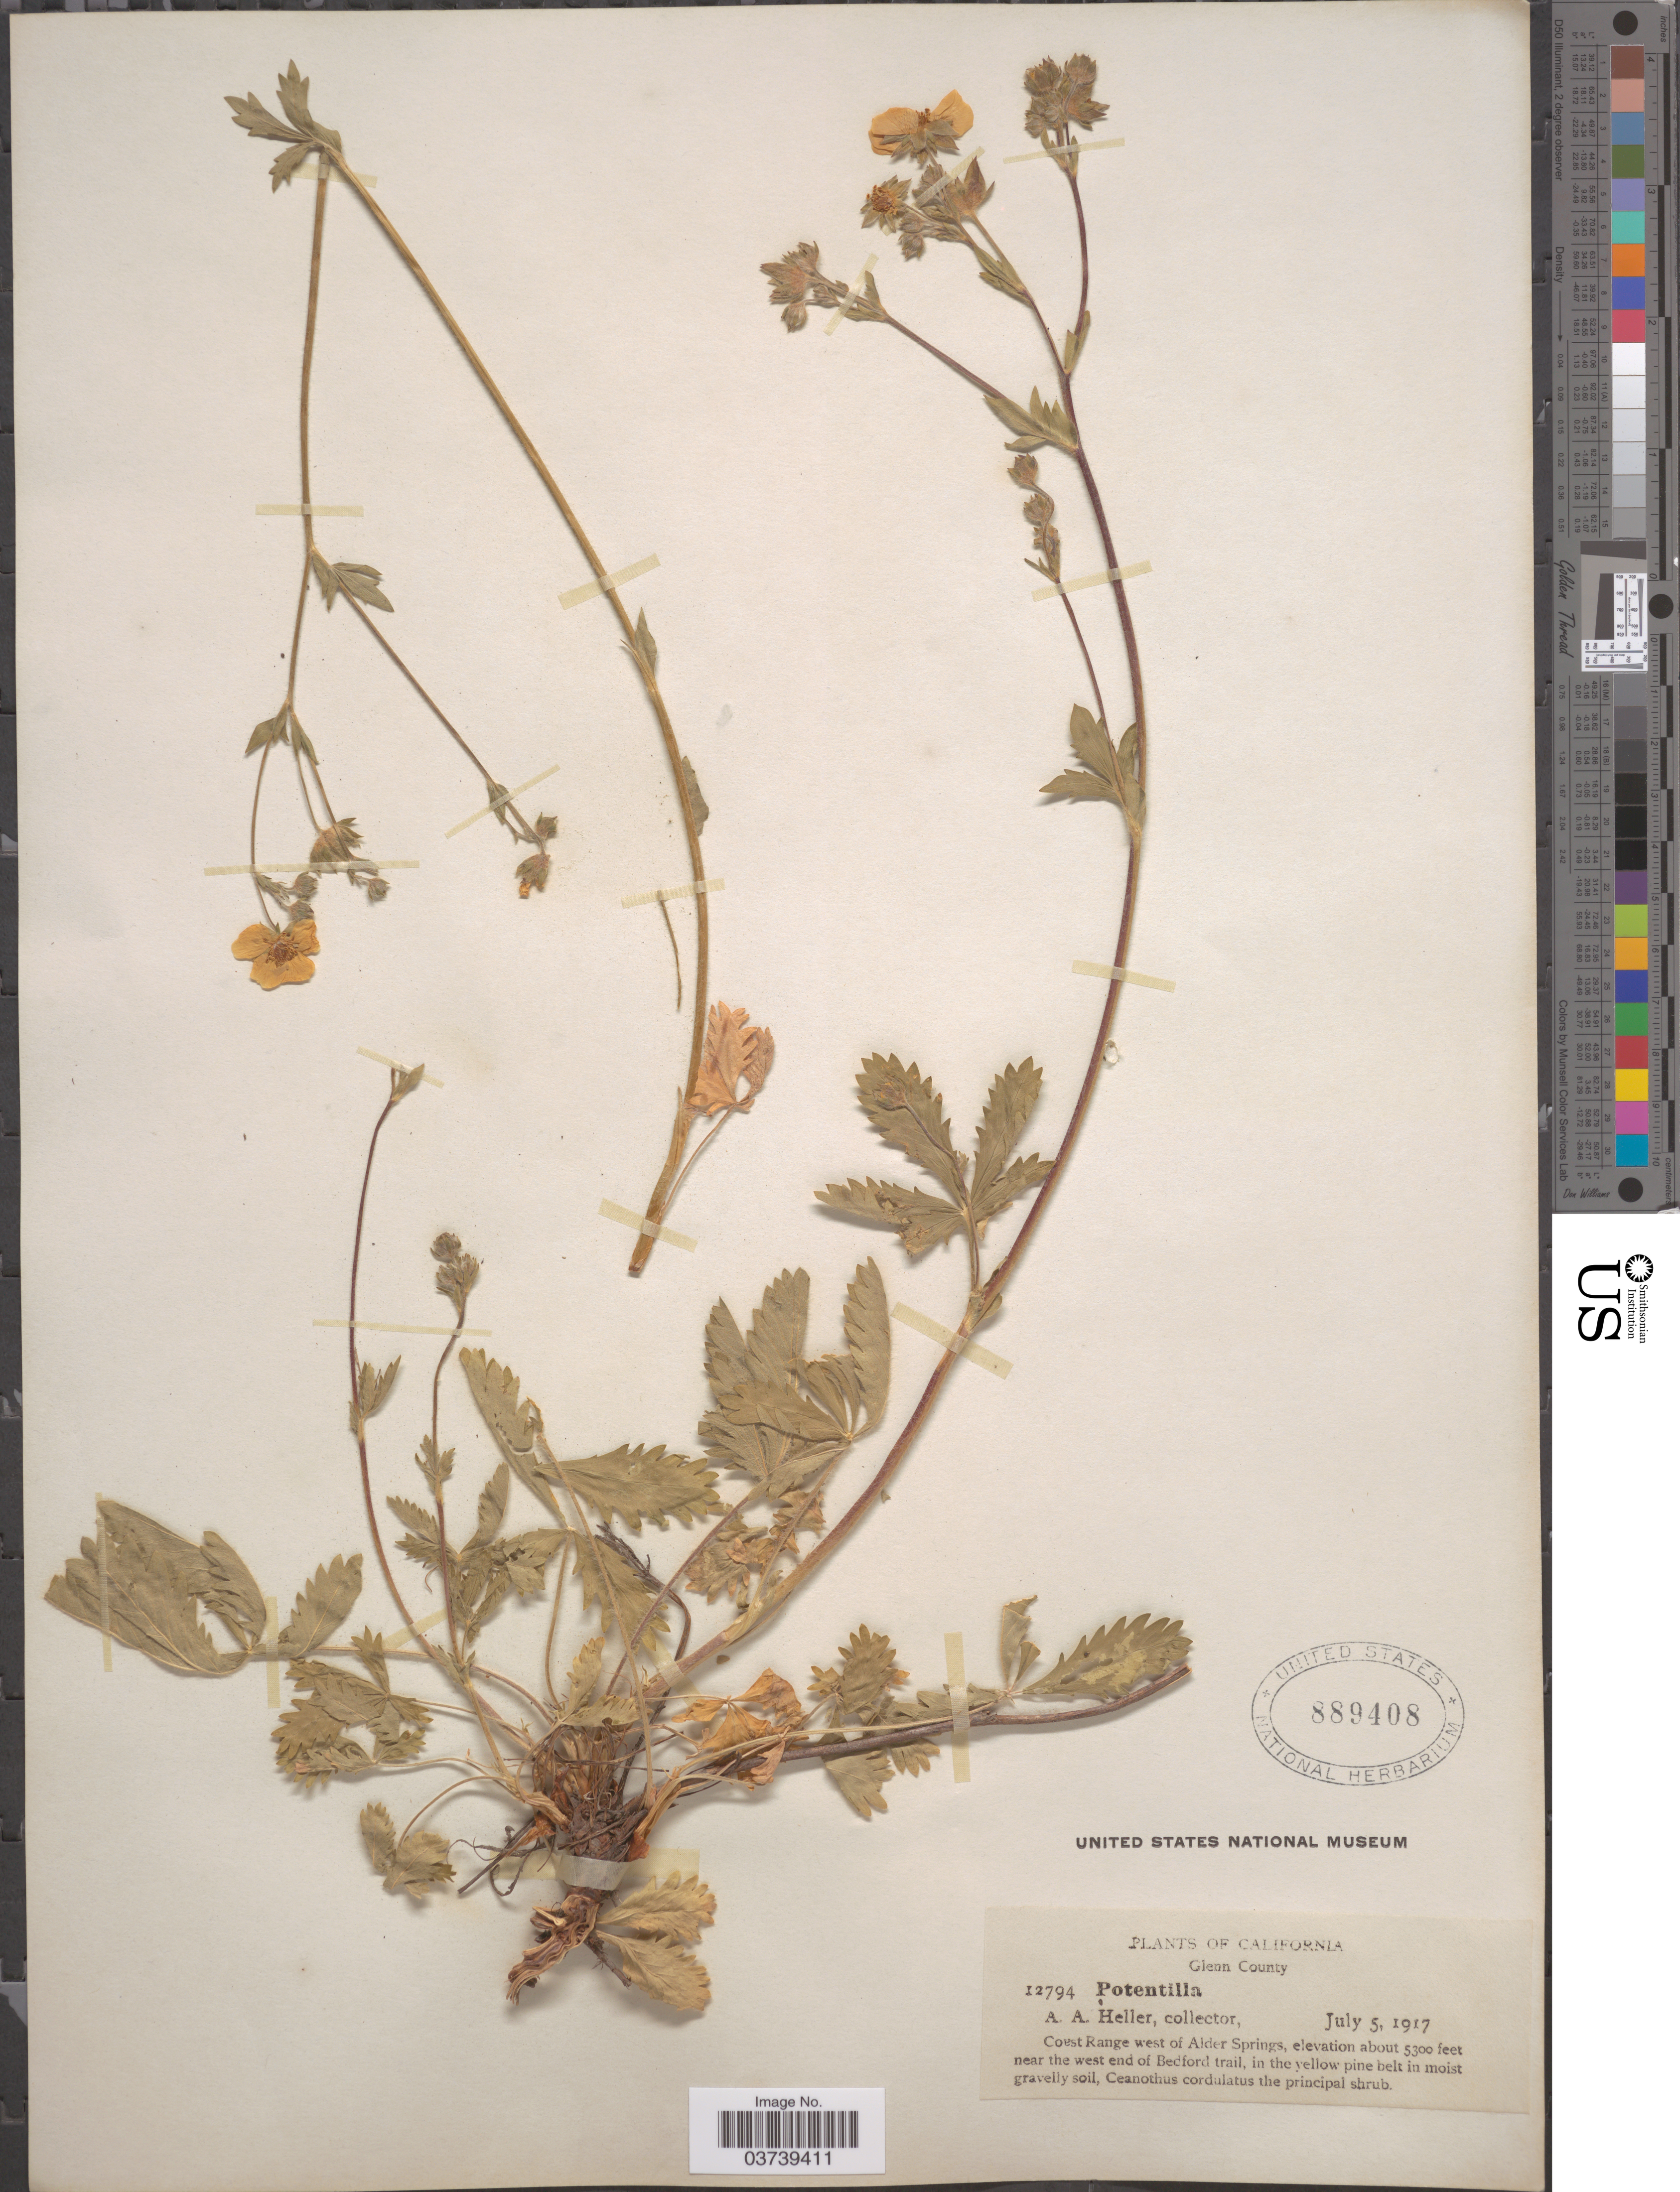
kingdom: Plantae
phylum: Tracheophyta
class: Magnoliopsida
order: Rosales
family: Rosaceae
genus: Potentilla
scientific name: Potentilla sp.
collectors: A. A. Heller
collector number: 12794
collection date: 1917-07-05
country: United States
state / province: California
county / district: Glenn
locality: Glenn County. Coast Range west of Alder Springs. near the west of Bedford trail.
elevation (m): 1615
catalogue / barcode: US 889408